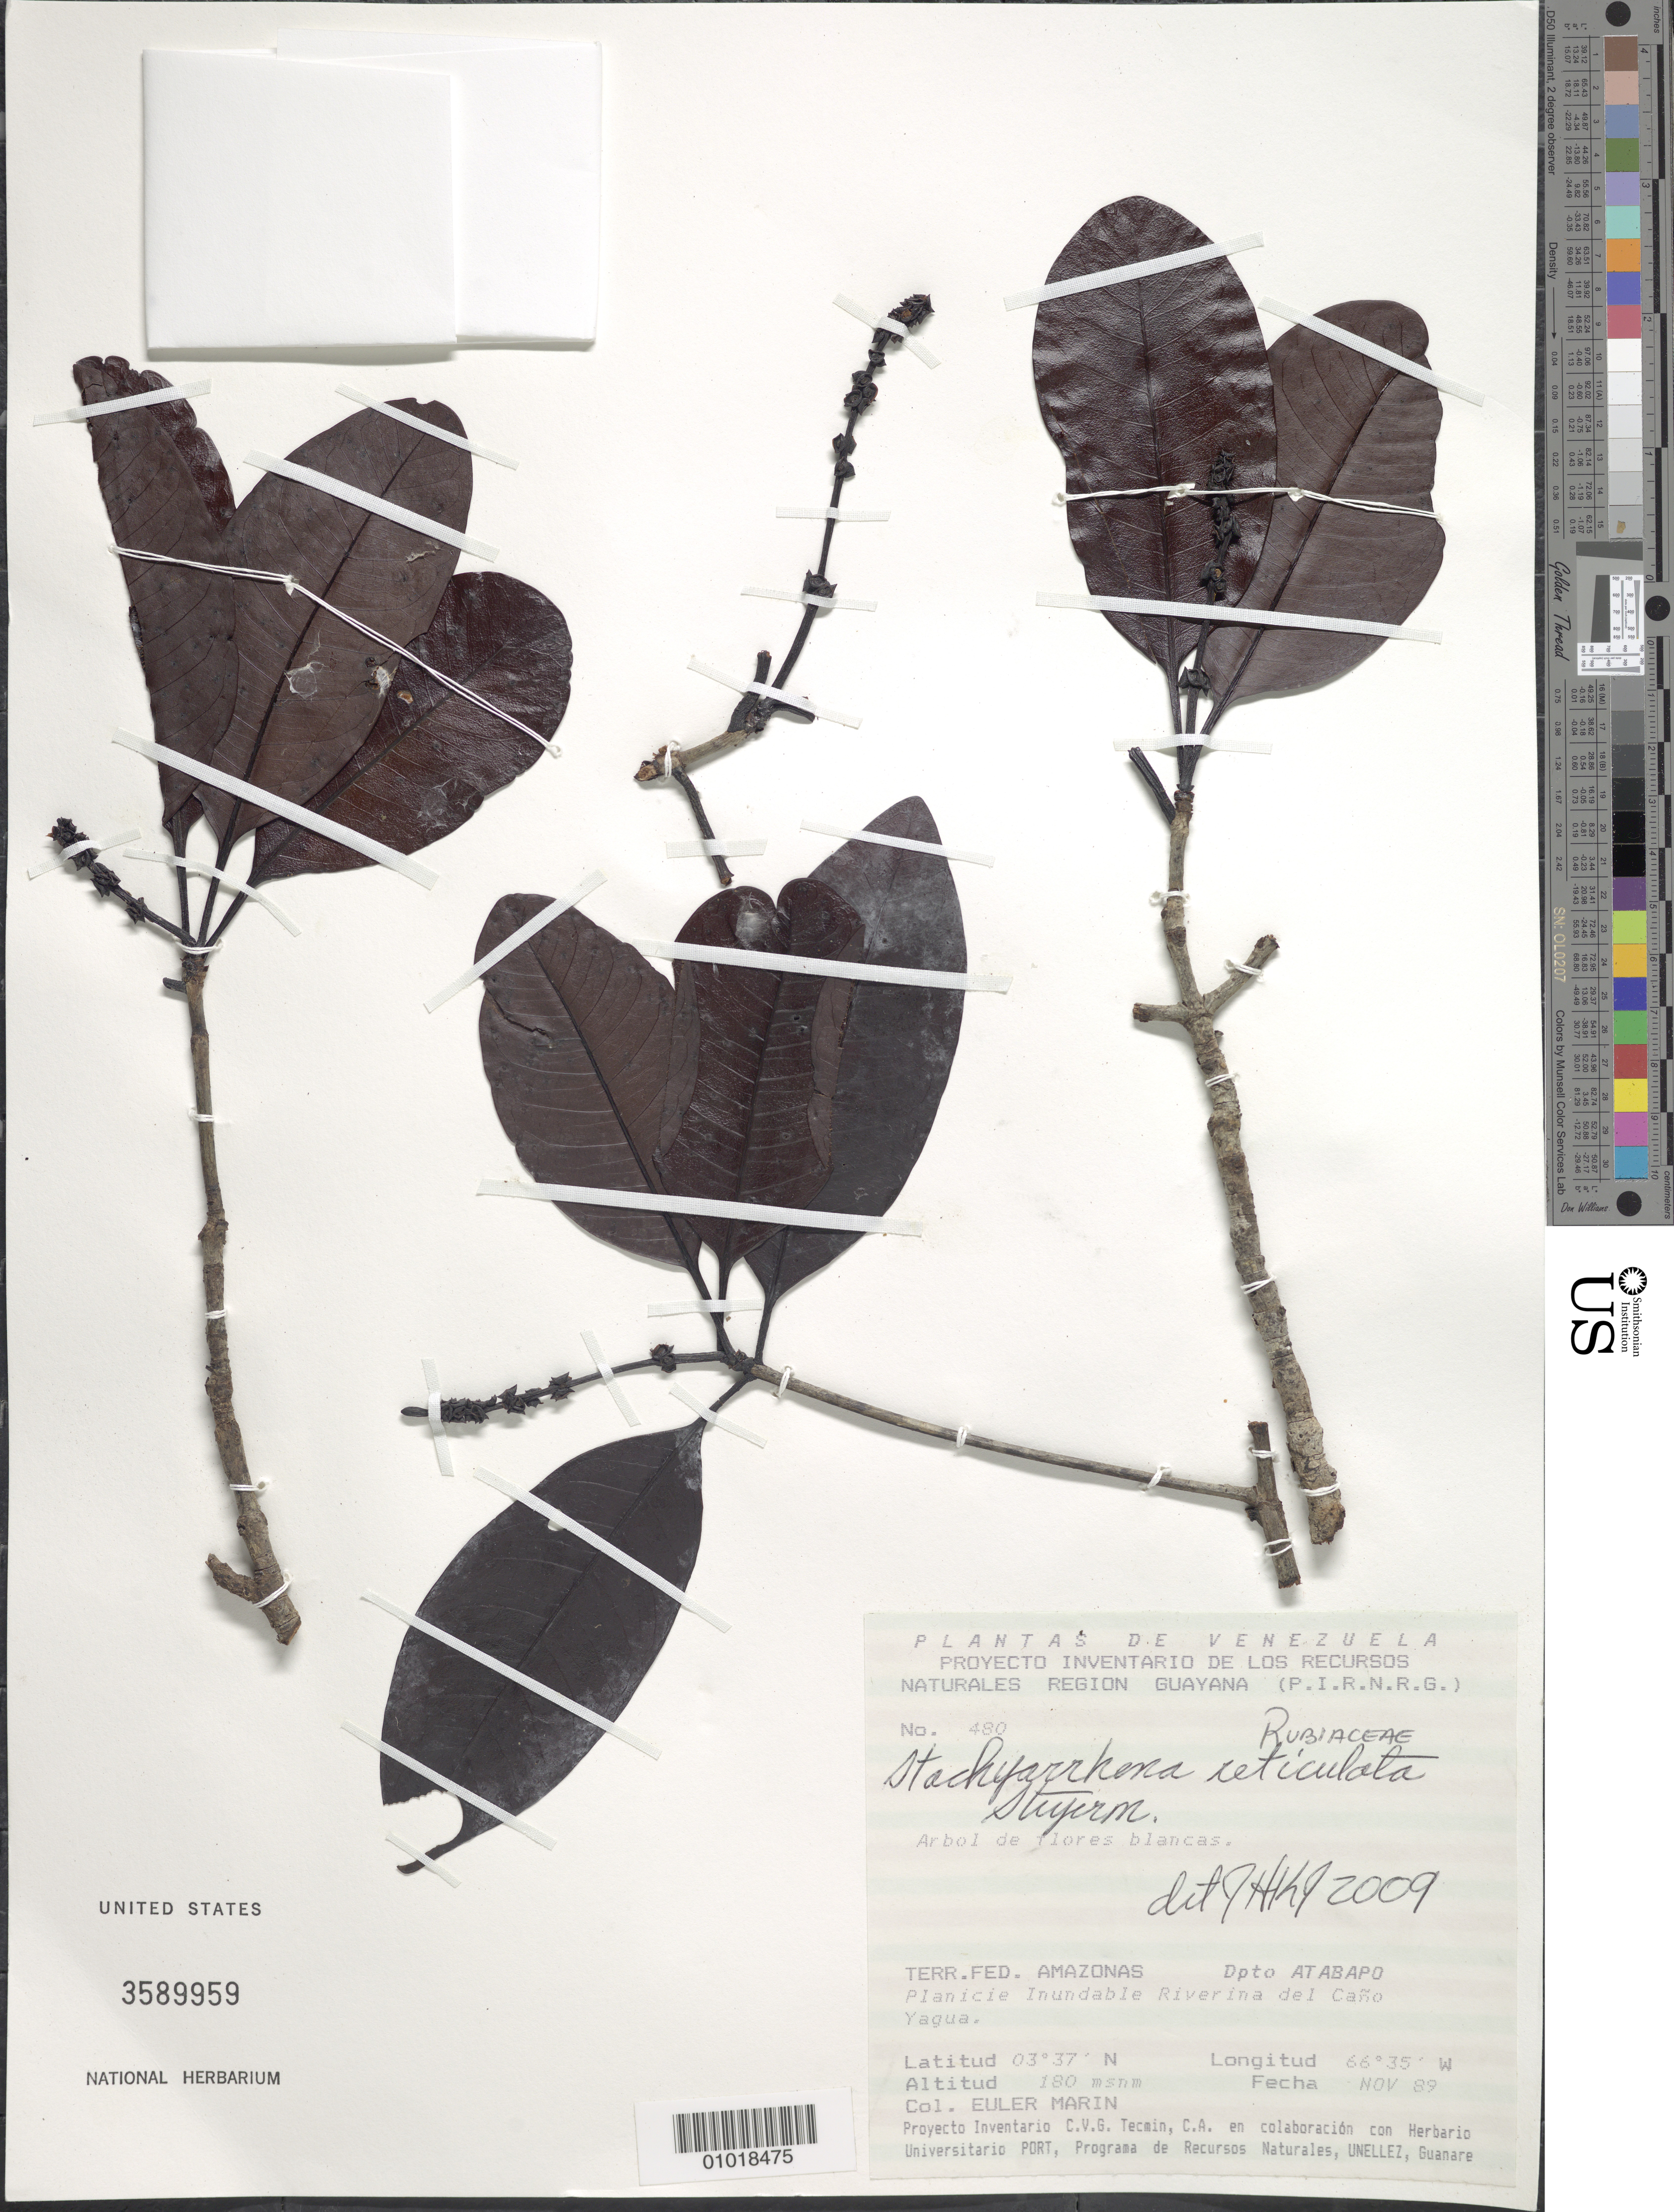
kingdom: Plantae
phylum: Tracheophyta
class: Magnoliopsida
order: Gentianales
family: Rubiaceae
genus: Stachyarrhena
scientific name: Stachyarrhena reticulata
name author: Steyerm.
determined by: Kirkbride, J. H.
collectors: E. Marin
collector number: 480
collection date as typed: Nov-89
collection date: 1989-11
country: Venezuela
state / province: Amazonas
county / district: Atabapo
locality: Caño Yagua, planicie inundable riverina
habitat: Planicie inundable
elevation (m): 180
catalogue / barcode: US 3589959